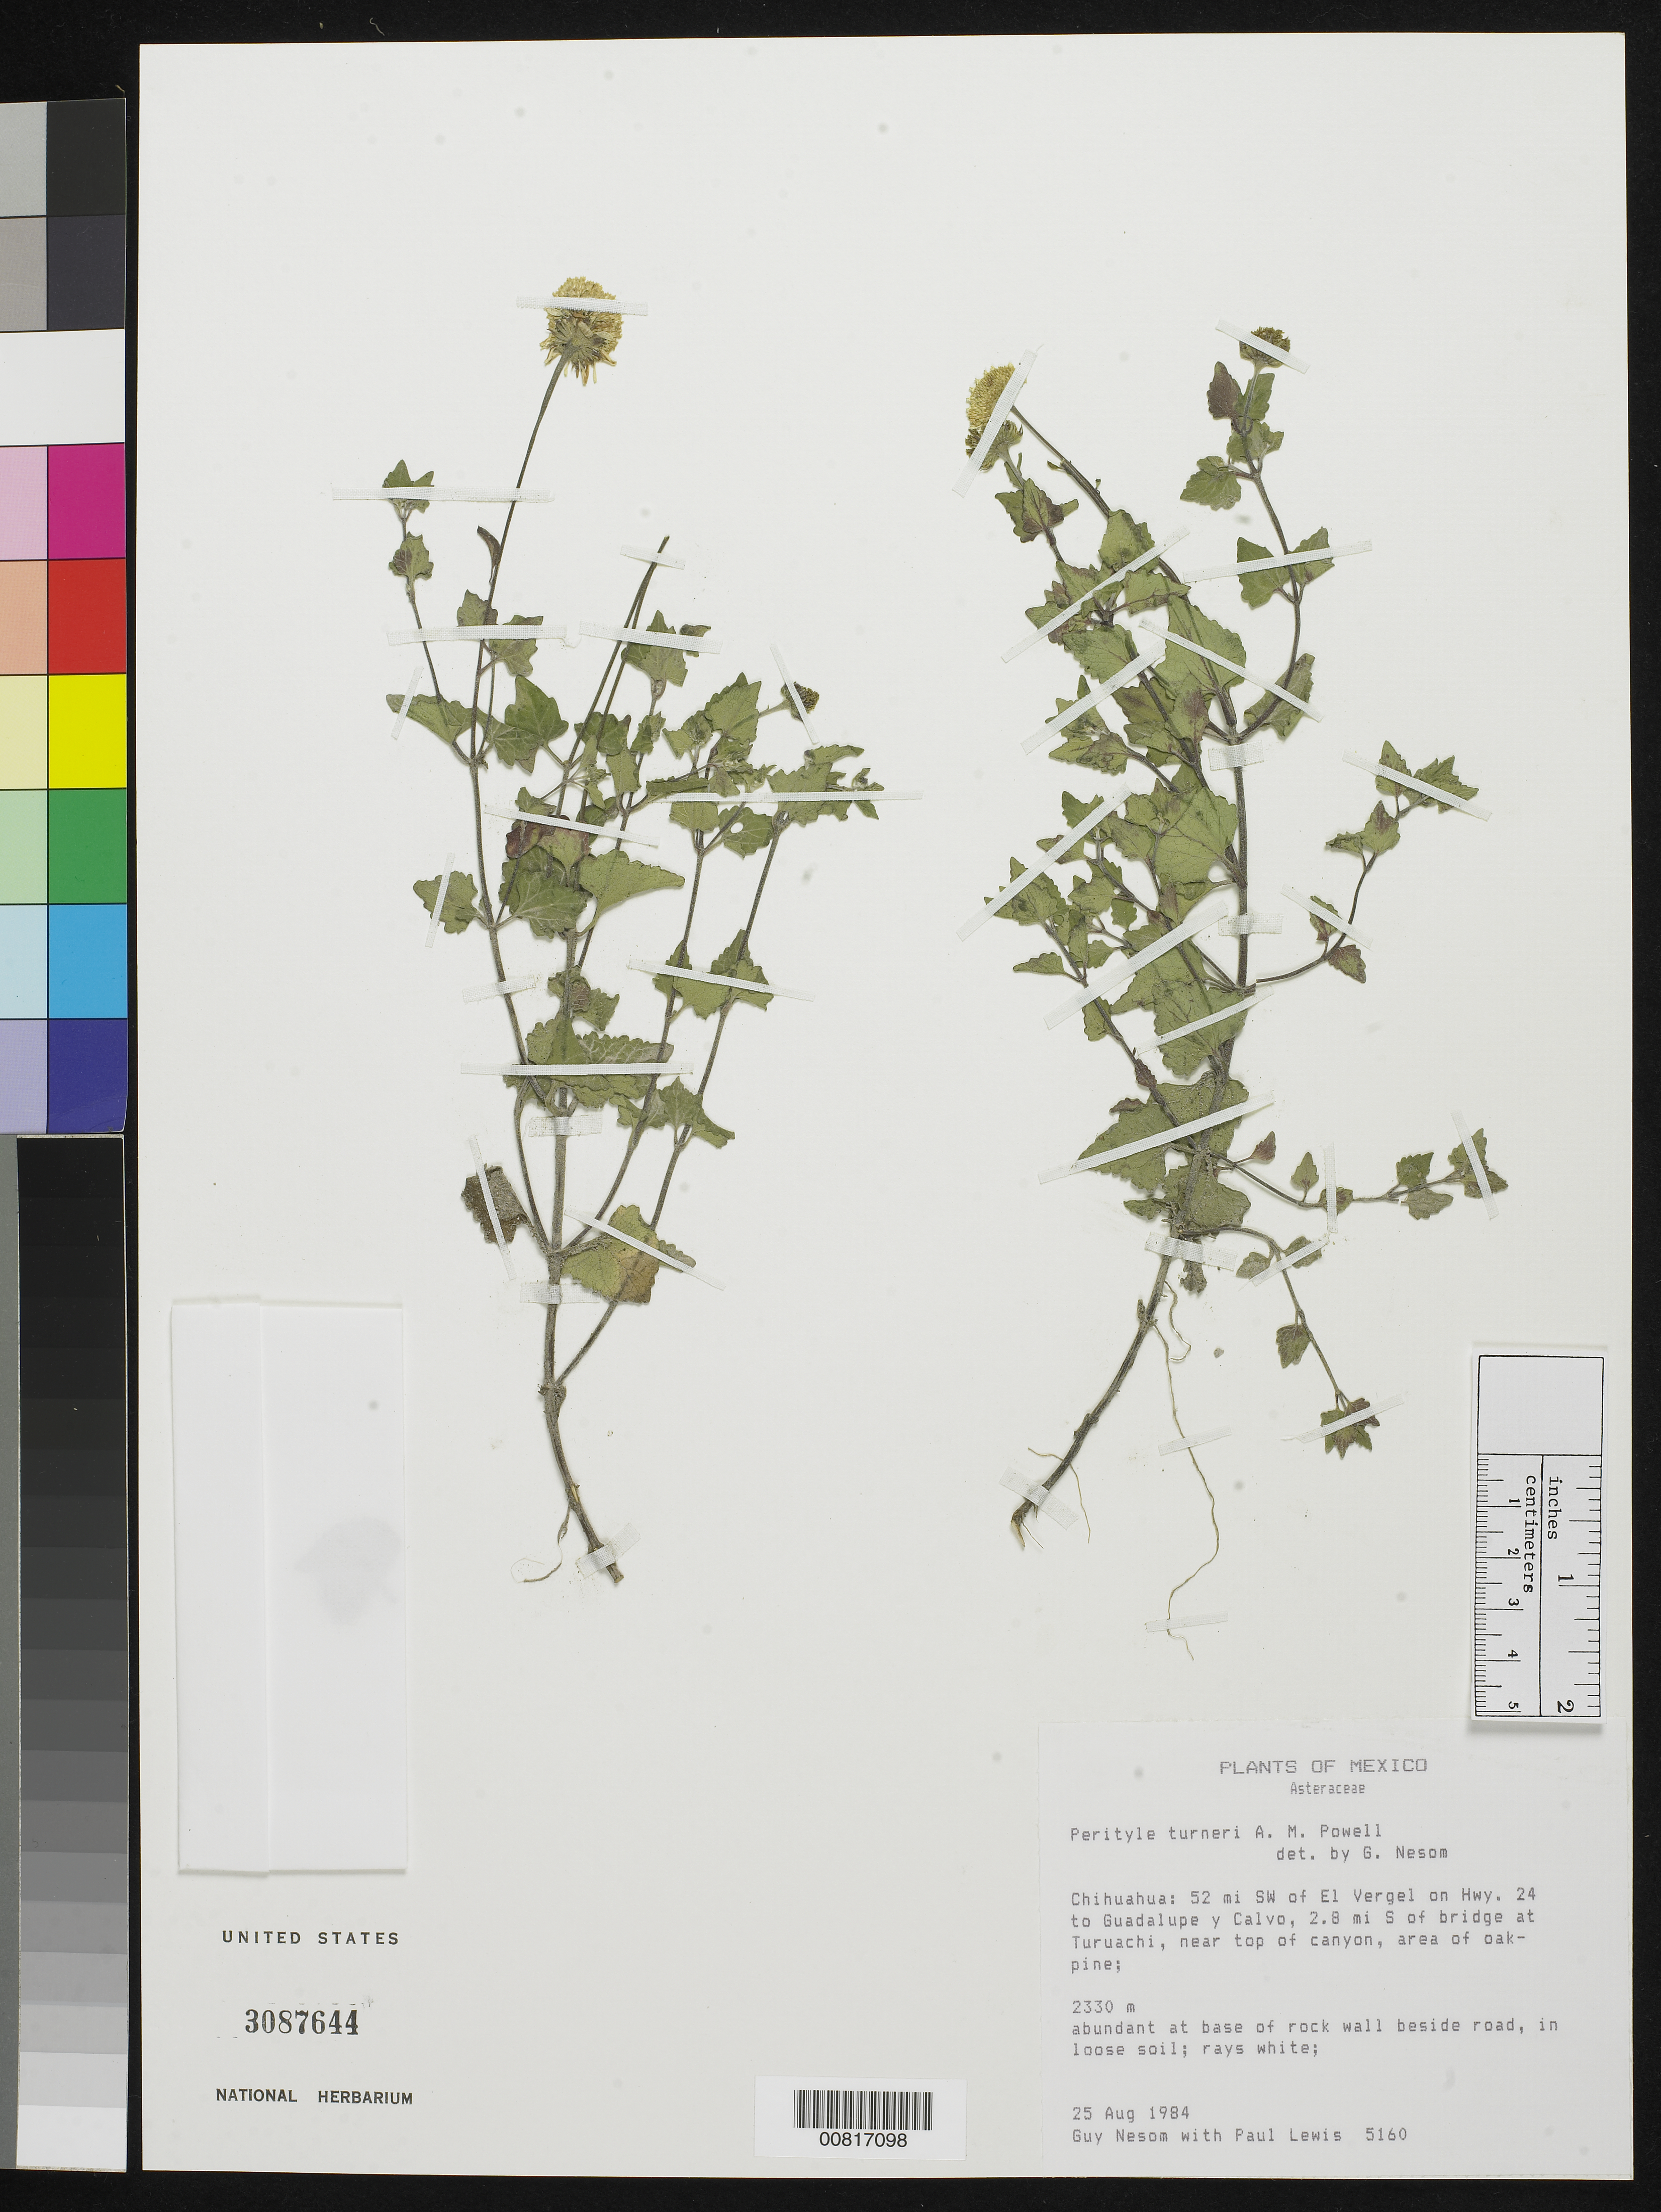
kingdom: Plantae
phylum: Tracheophyta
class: Magnoliopsida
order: Asterales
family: Asteraceae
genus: Perityle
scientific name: Perityle turneri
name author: A.M. Powell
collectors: G. L. Nesom & P. Lewis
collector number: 5160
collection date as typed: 25 Aug 1984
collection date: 1984-08-25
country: Mexico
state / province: Chihuahua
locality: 52 mi SW of El Vergel on Hwy. 24 to Guadalupe y Calvo, 2.8 mi S of bridge at Turuachi, near top of canyon, at base of rock wall beside road.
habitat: Area of Oak-Pine.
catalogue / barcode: US 3087644